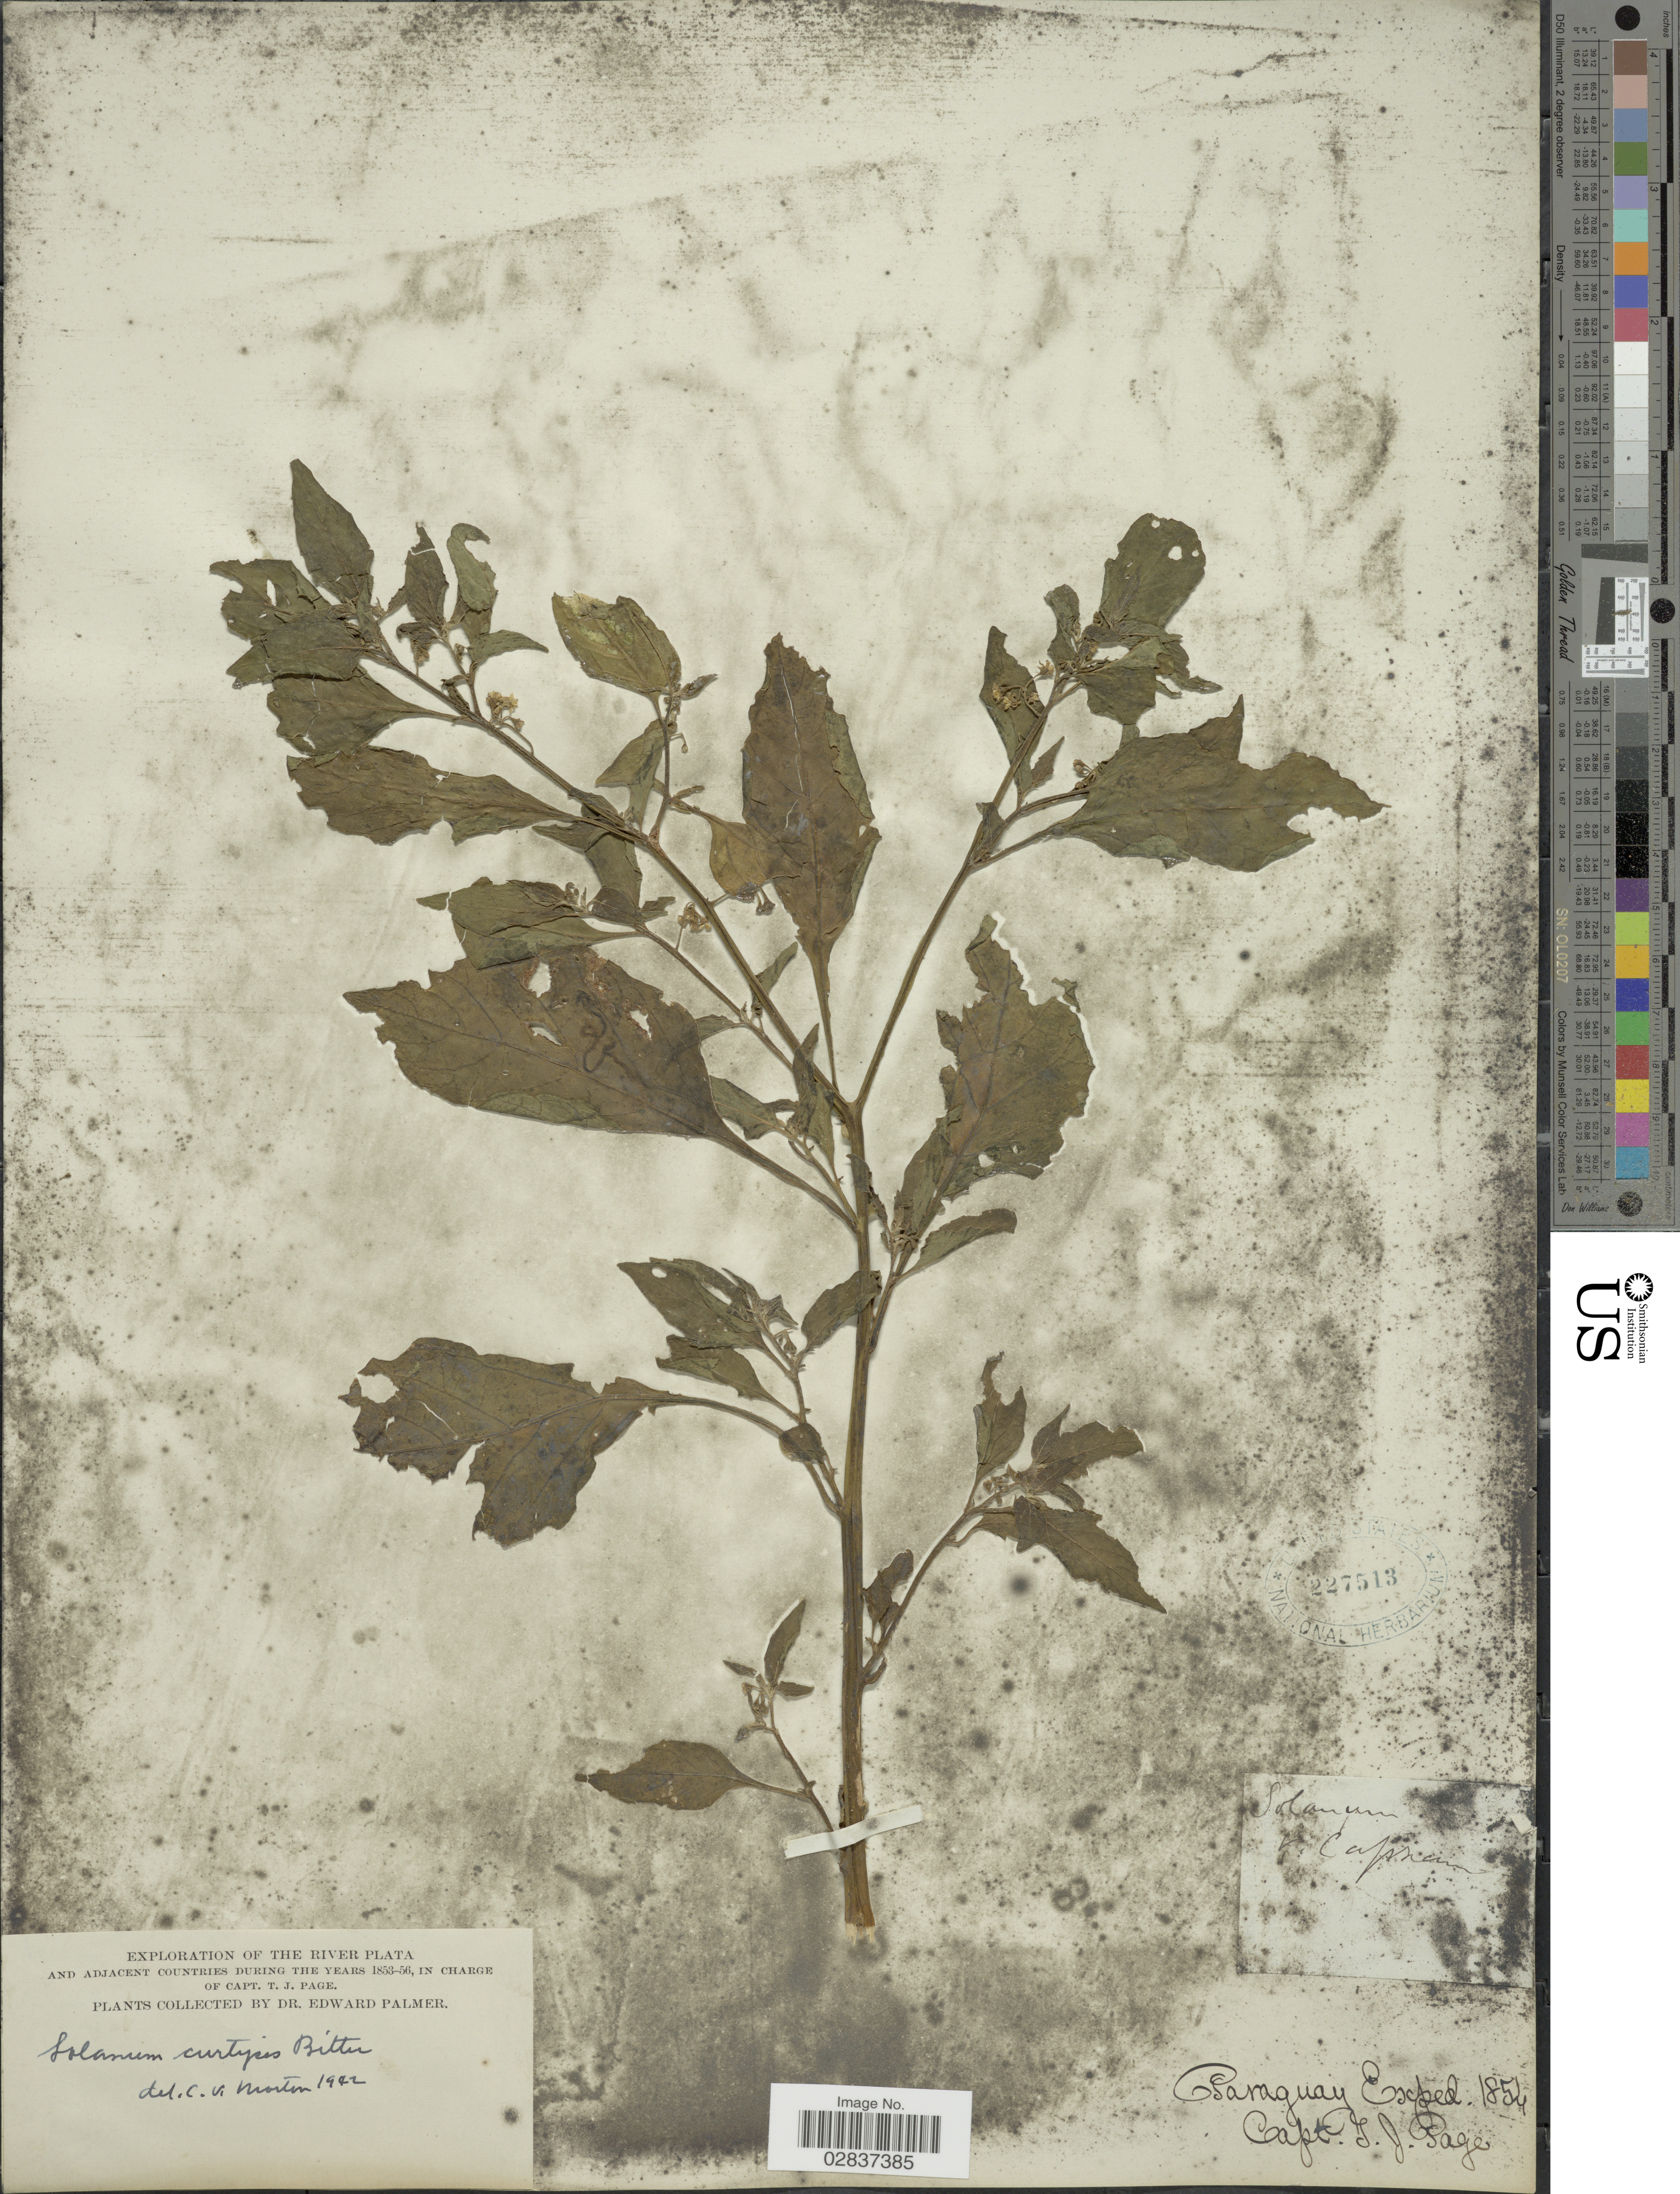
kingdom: Plantae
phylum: Tracheophyta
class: Magnoliopsida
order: Solanales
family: Solanaceae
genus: Solanum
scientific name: Solanum curtipes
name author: Bitter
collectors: E. Palmer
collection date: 1853/1856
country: Paraguay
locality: The River Plata.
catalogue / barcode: US 227513